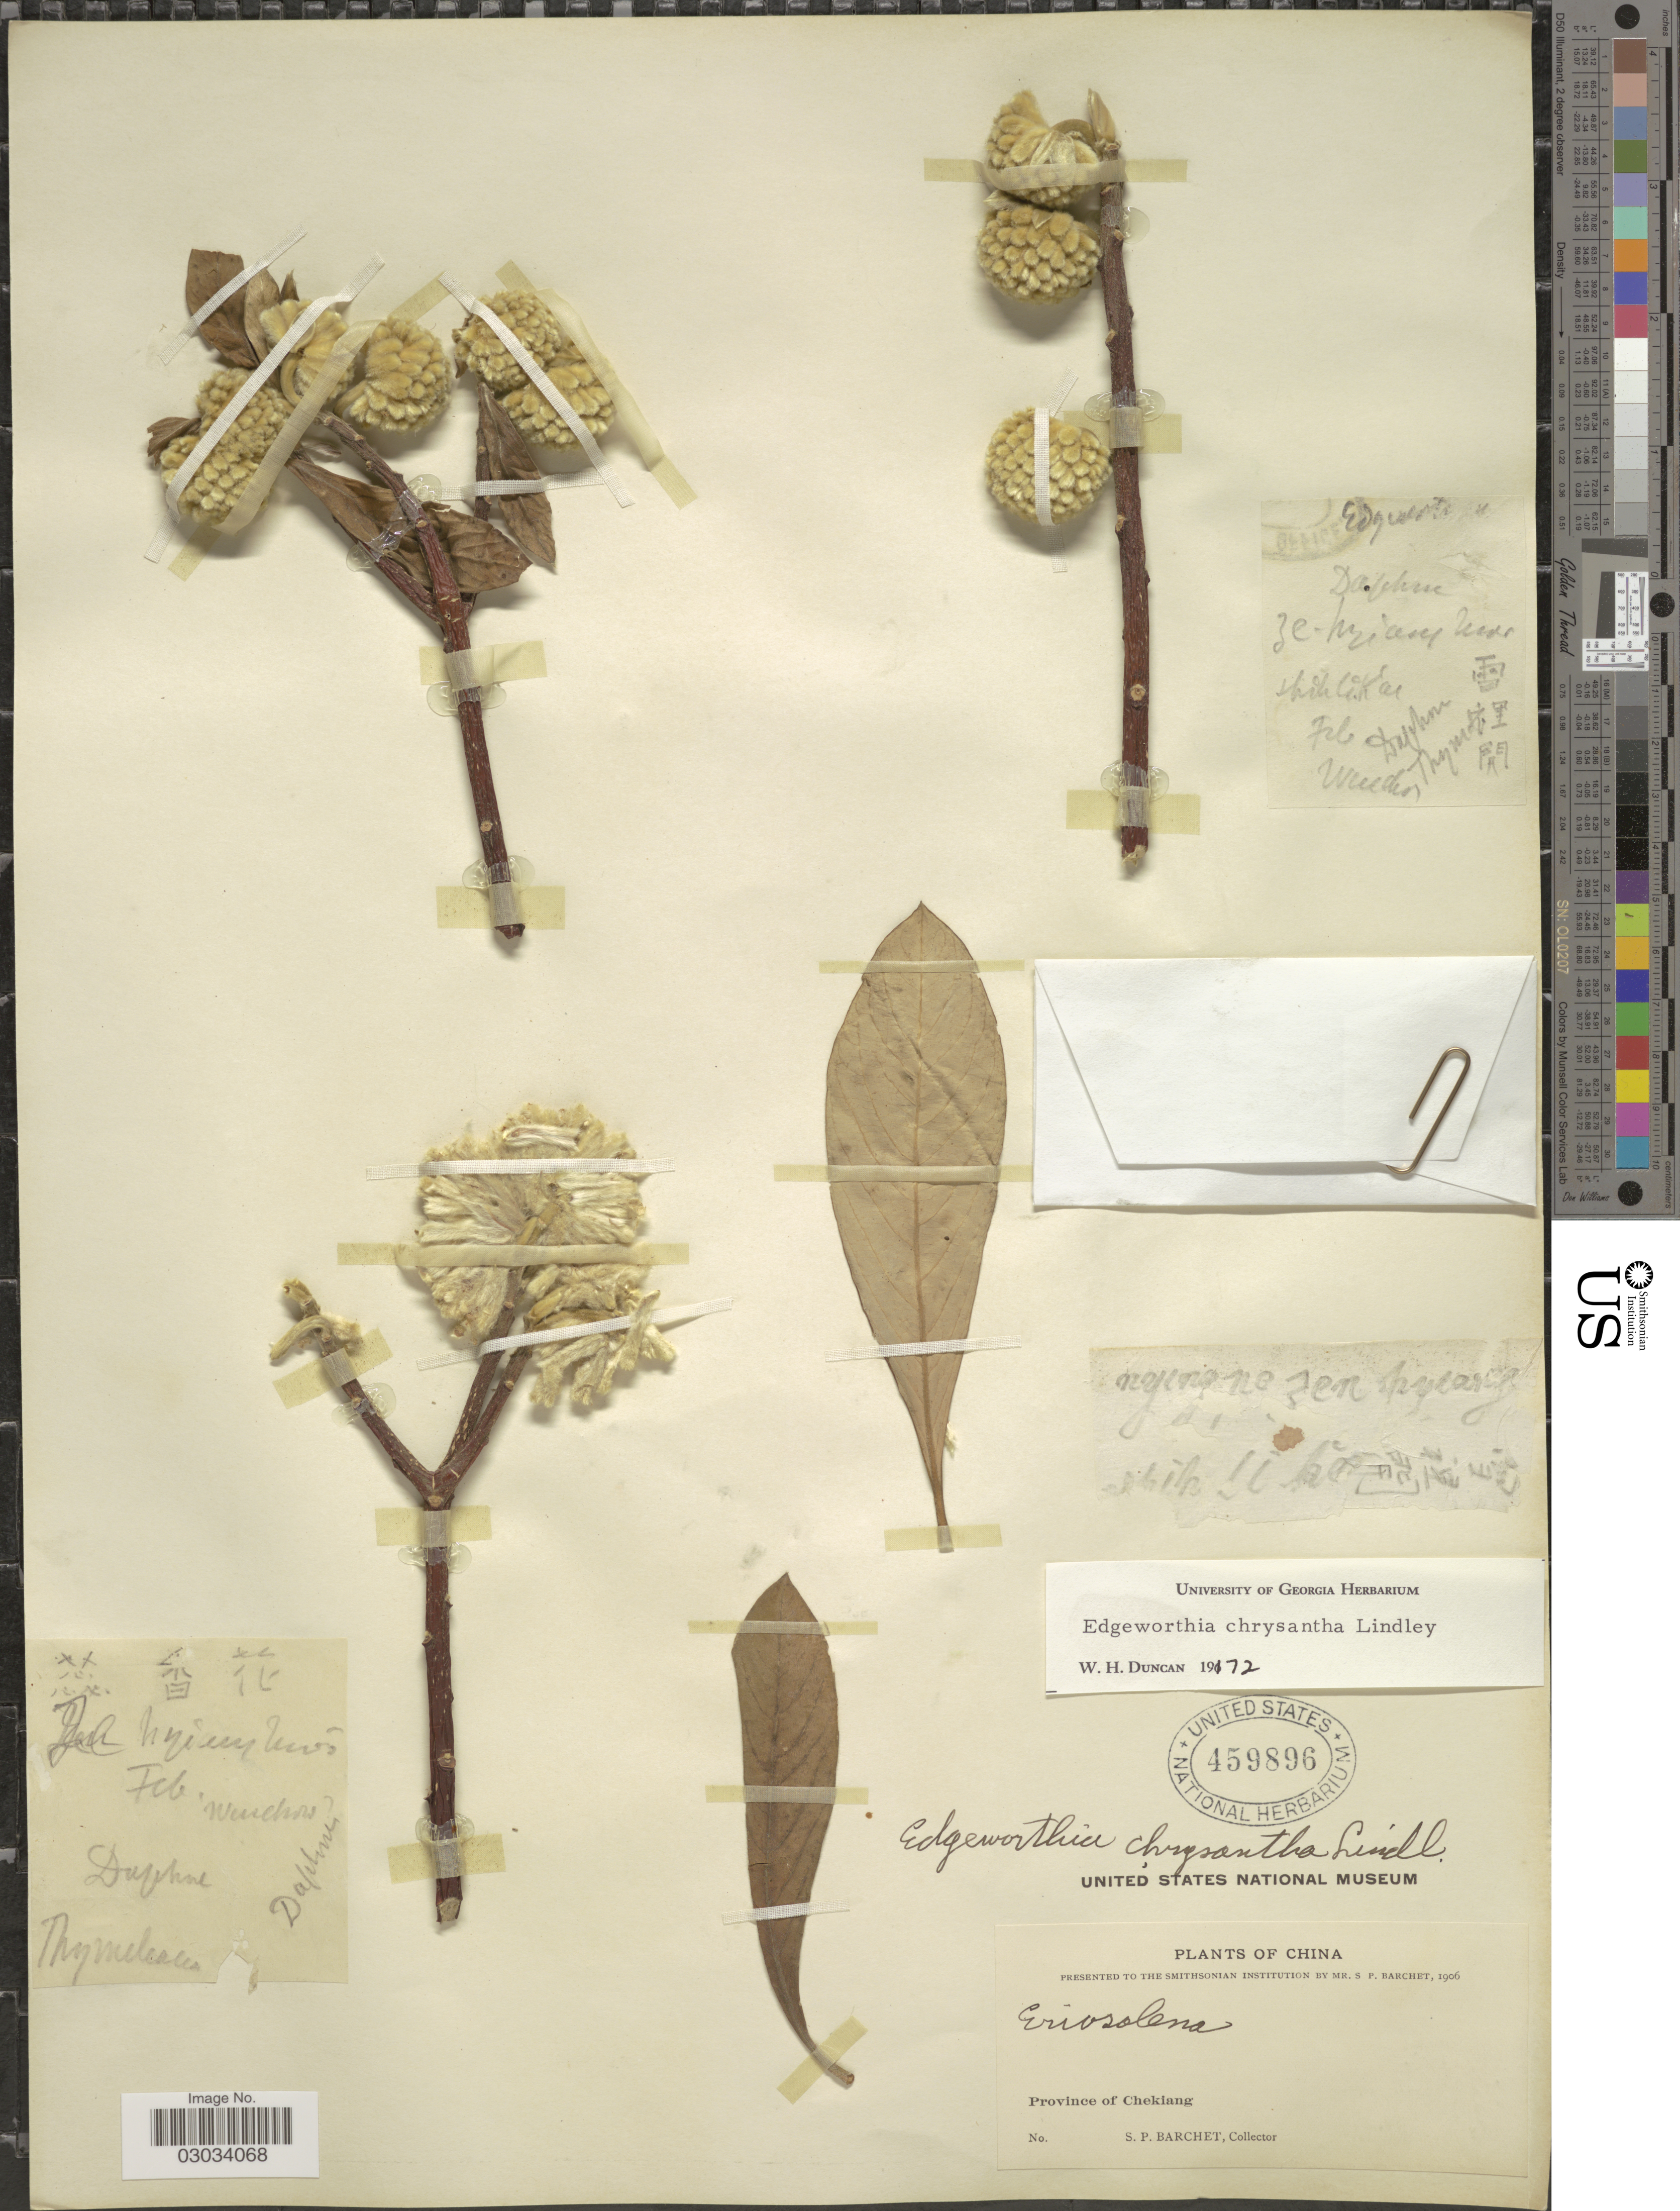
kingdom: Plantae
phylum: Tracheophyta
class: Magnoliopsida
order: Malvales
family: Thymelaeaceae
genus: Edgeworthia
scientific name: Edgeworthia chrysantha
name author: Lindl.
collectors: S. P. Barchet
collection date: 1906-02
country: China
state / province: Zhejiang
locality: Chekiang.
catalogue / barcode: US 459896